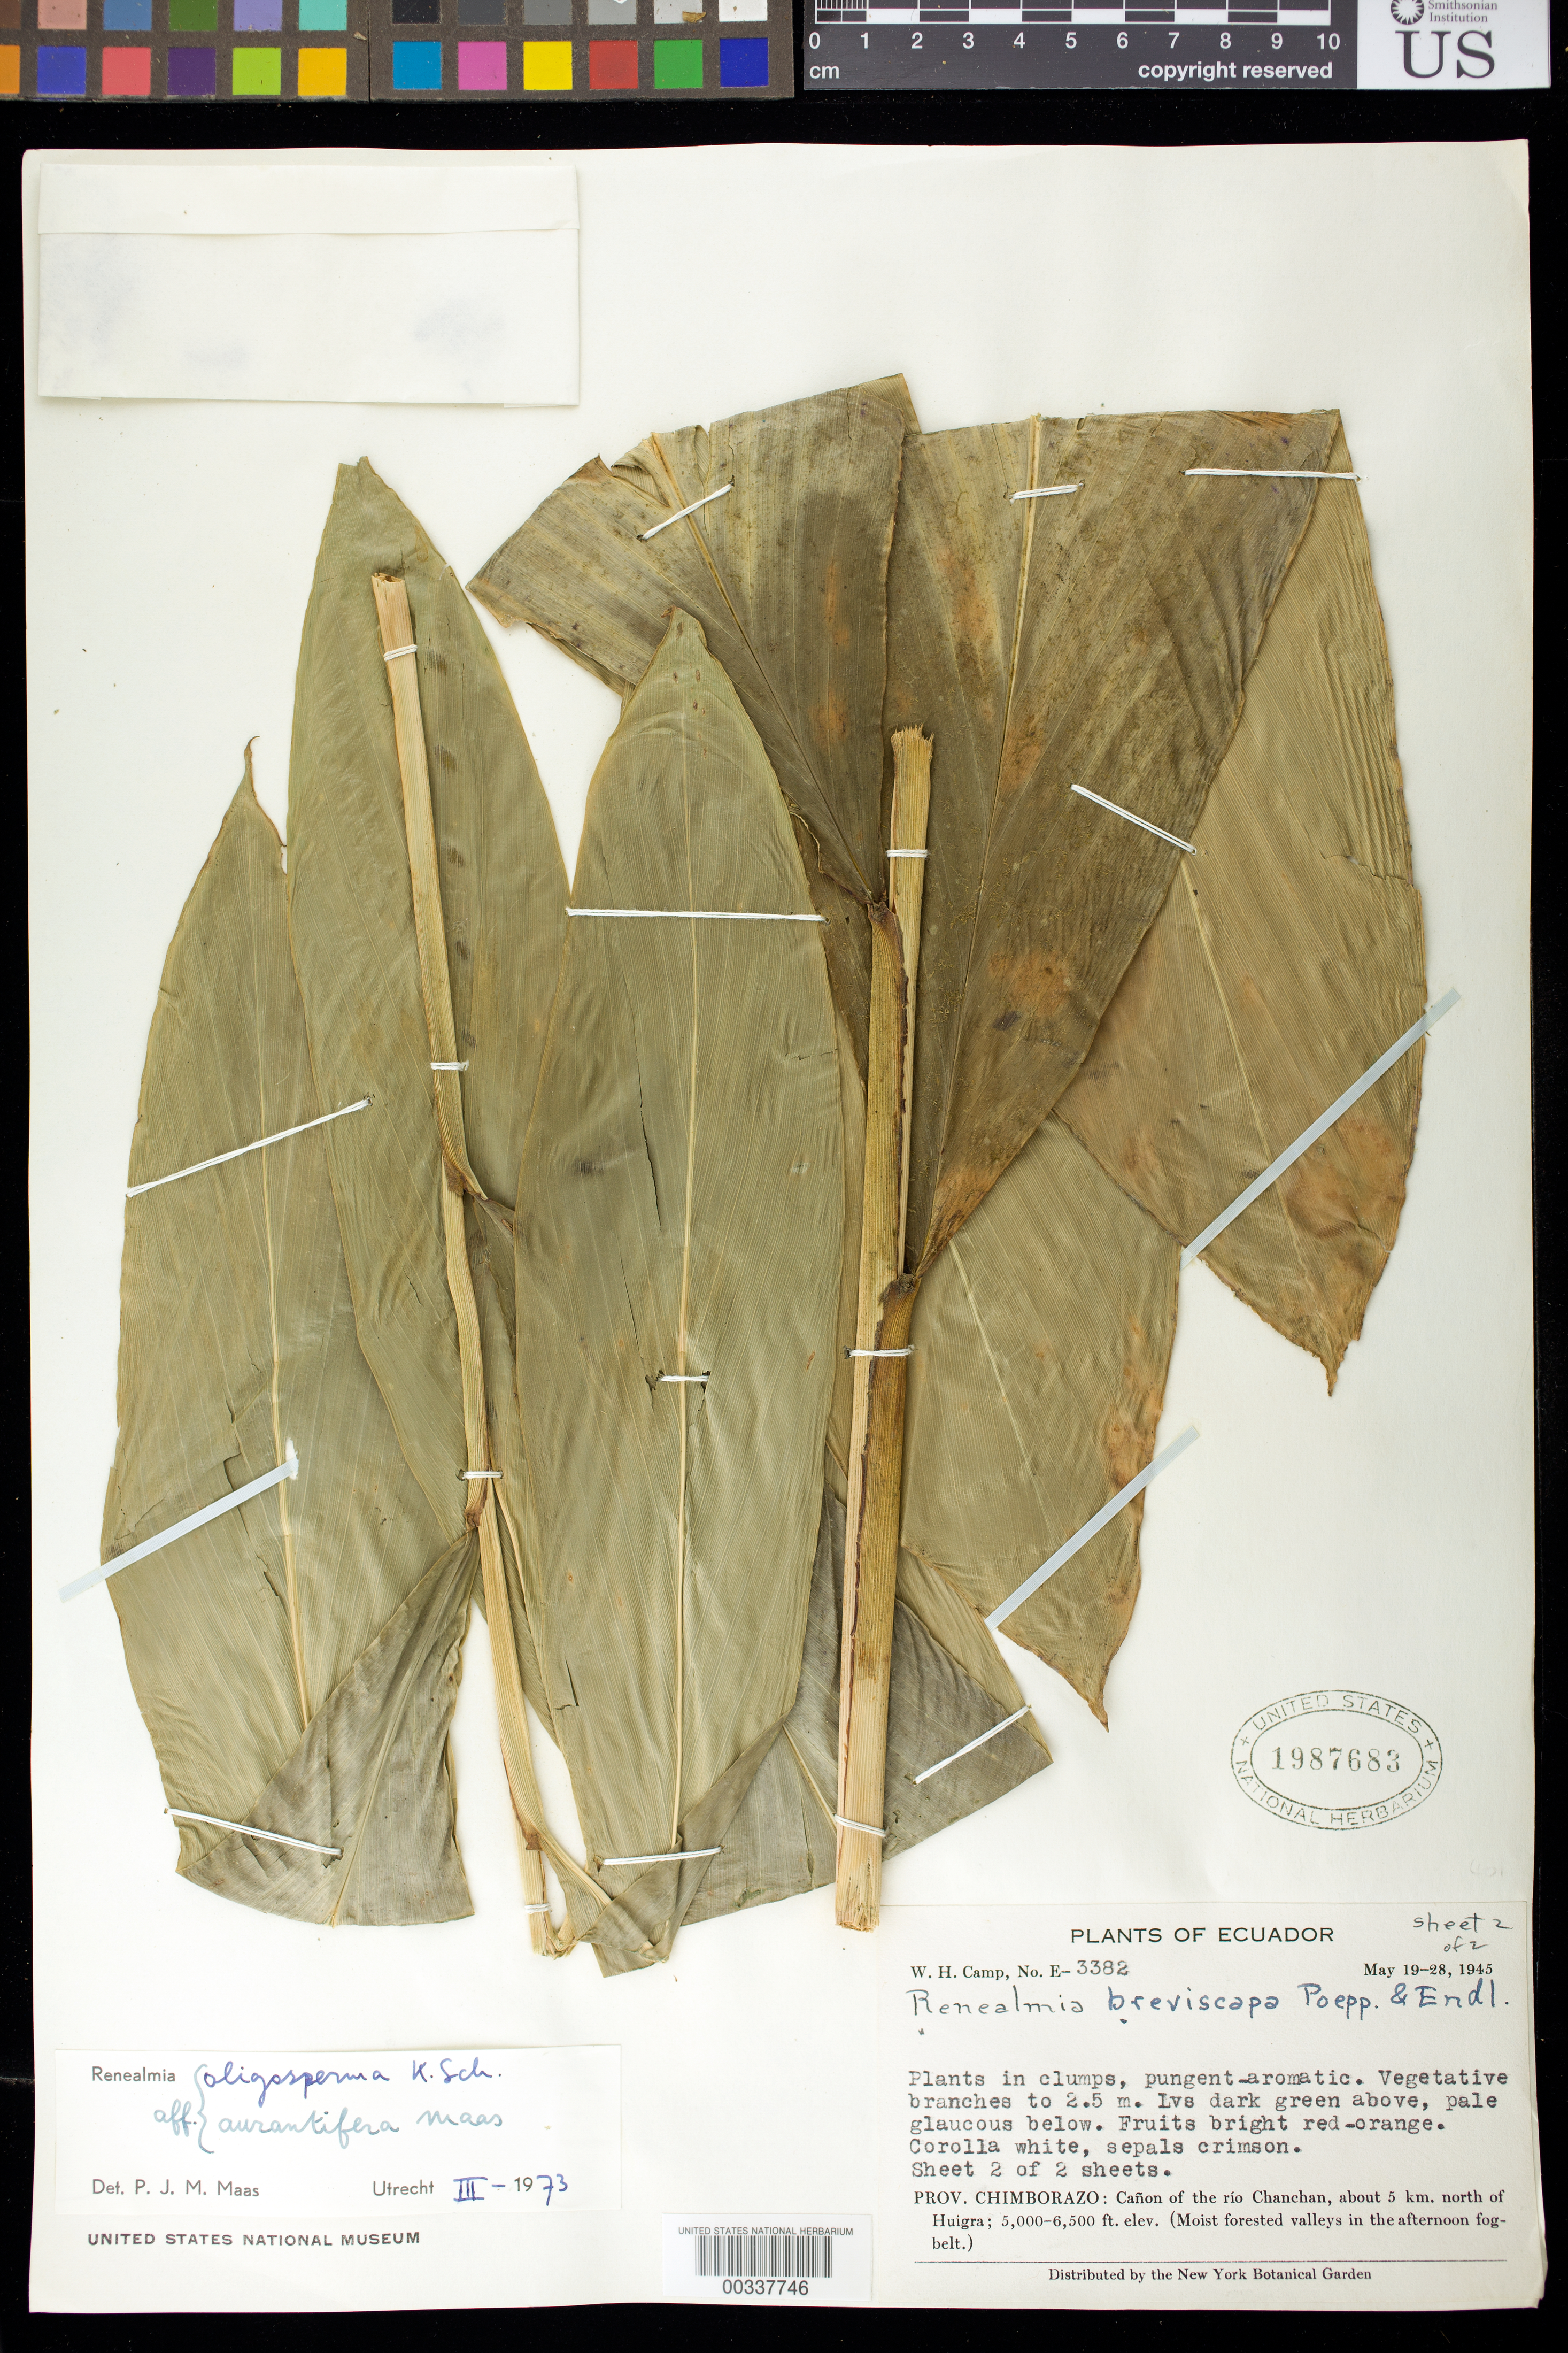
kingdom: Plantae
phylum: Tracheophyta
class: Liliopsida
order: Zingiberales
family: Zingiberaceae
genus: Renealmia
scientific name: Renealmia oligosperma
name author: K. Schum. in Engl.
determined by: Maas, Paul J. M.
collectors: W. H. Camp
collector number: E-3382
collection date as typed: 19 May 1945 to 28 May 1945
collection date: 1945-05-19/1945-05-28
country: Ecuador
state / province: Chimborazo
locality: Canon of Rio Chanchan, about 5 km N of Huigra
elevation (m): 1524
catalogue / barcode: US 1987683